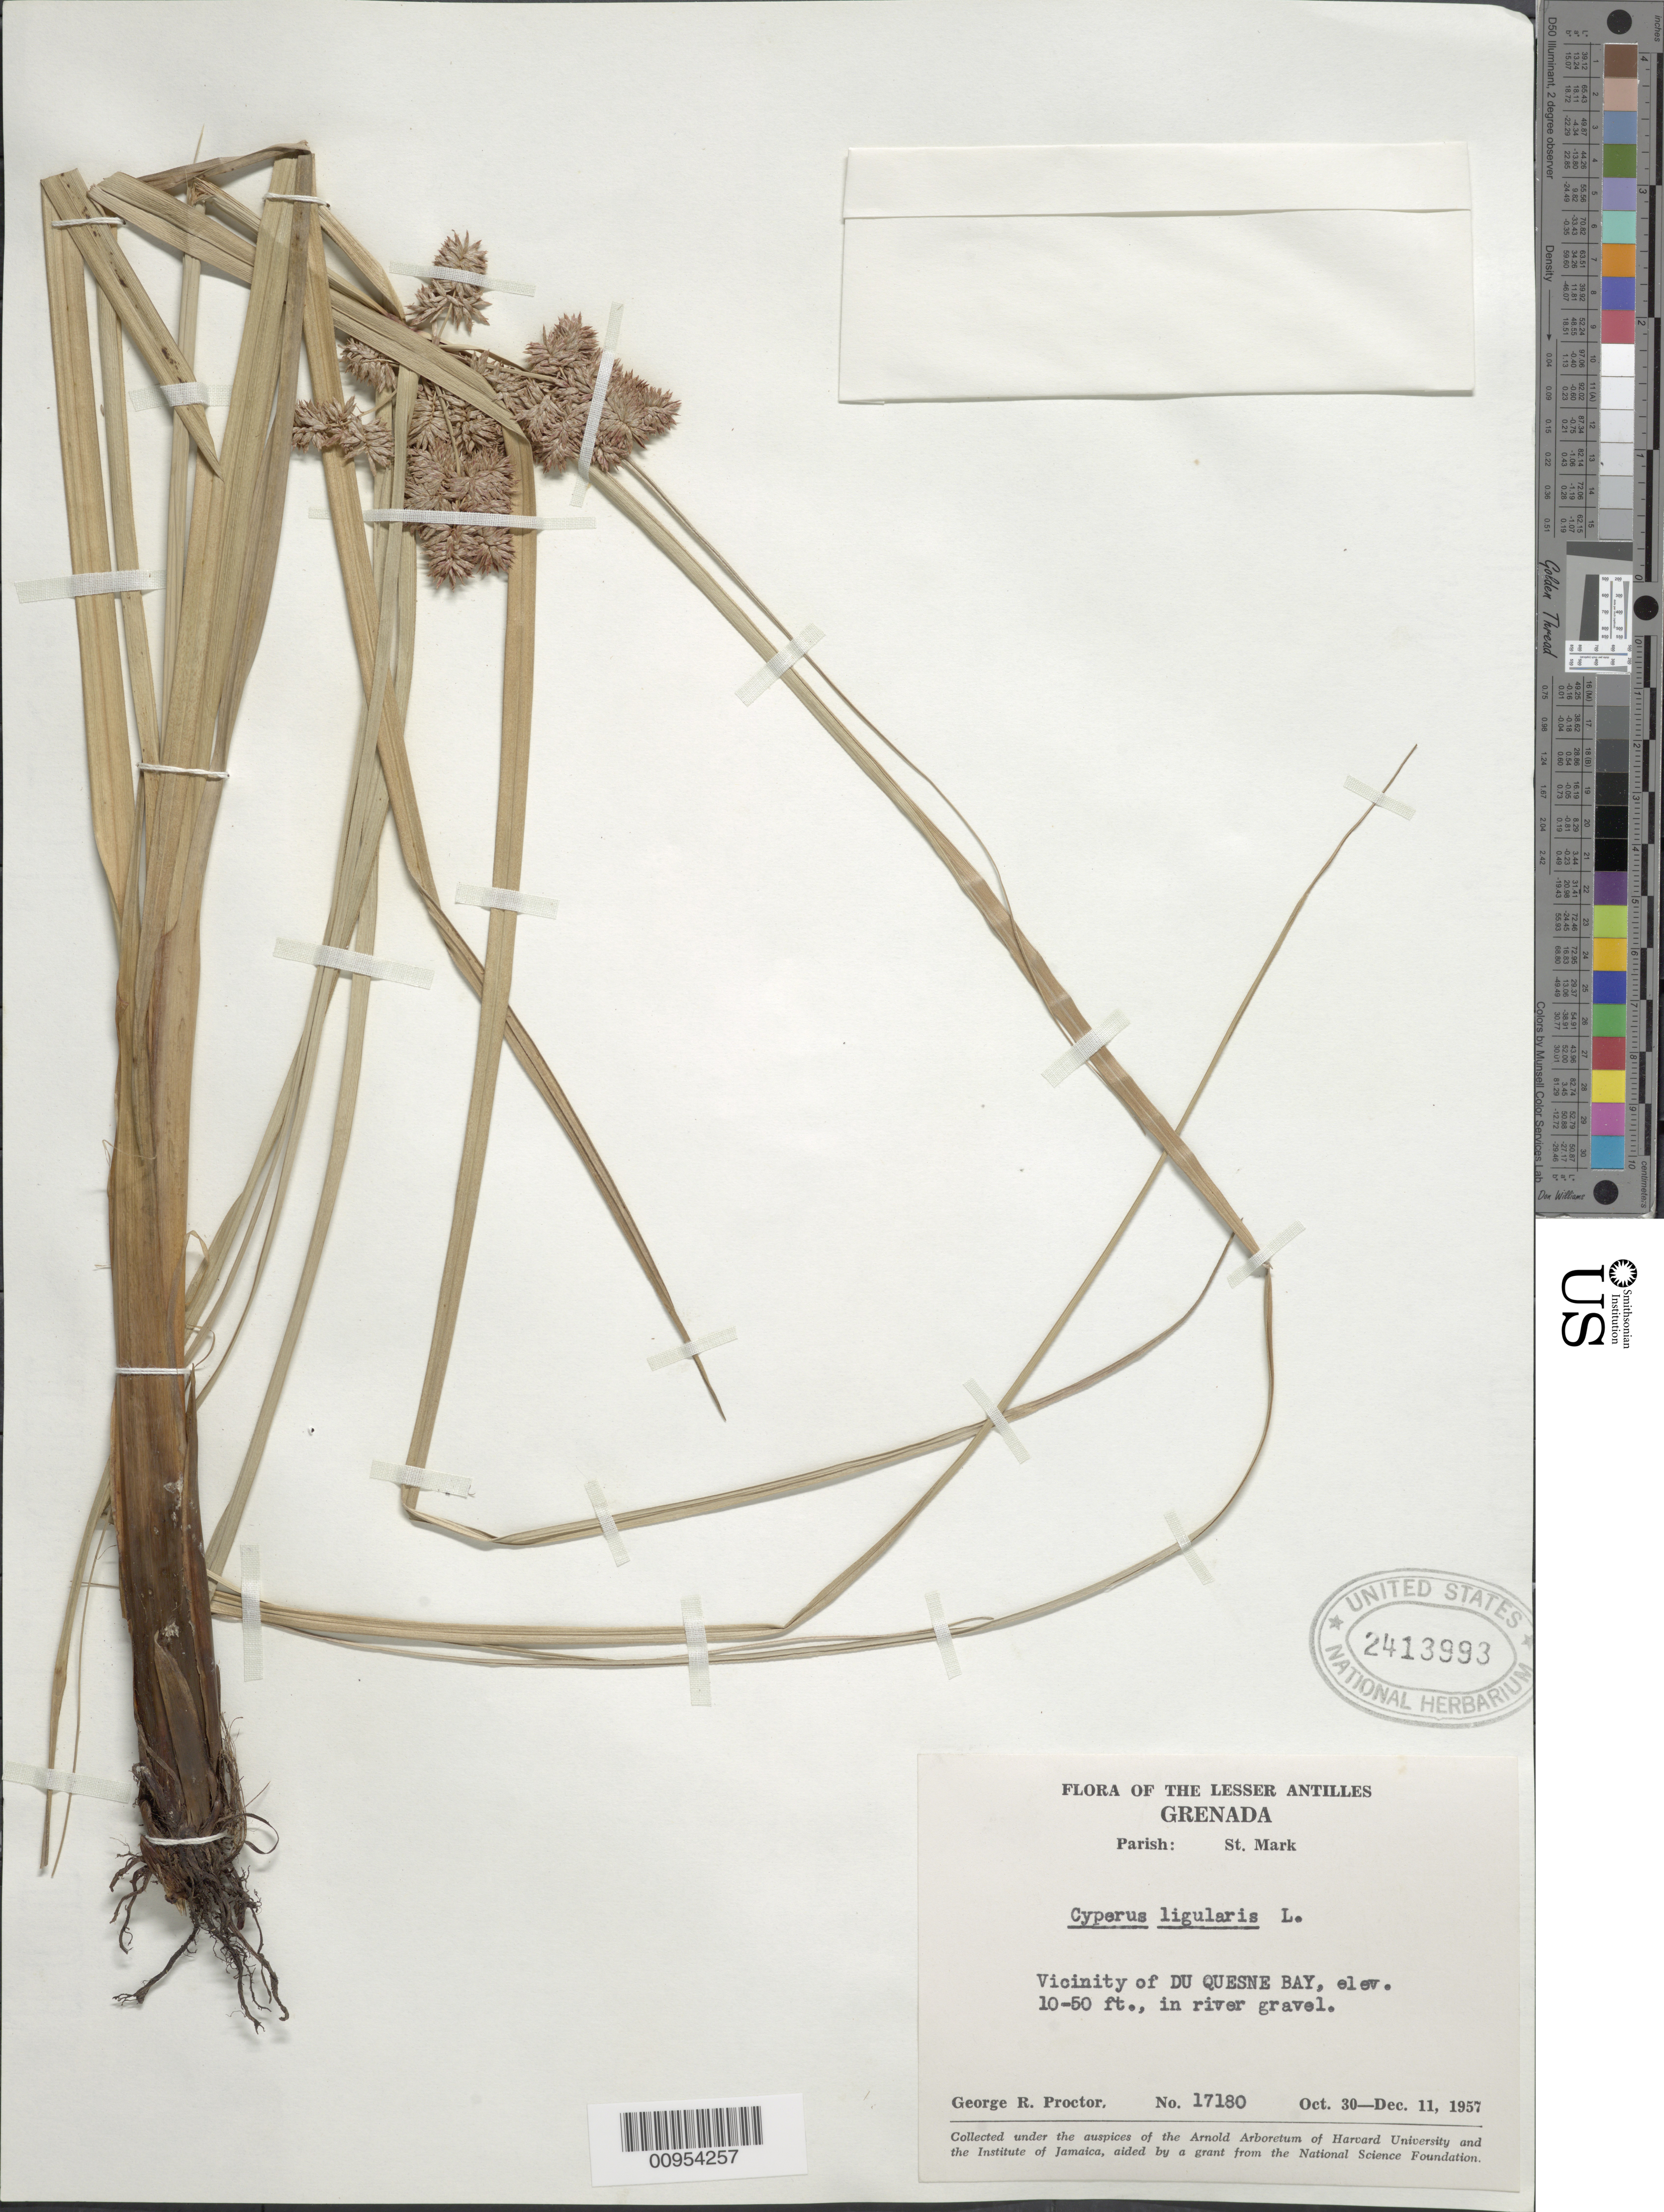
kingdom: Plantae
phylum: Tracheophyta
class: Liliopsida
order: Poales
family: Cyperaceae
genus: Cyperus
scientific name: Cyperus ligularis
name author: L.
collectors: G. R. Proctor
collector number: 17180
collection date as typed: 30 Oct 1957 to 11 Dec 1957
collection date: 1957-10-30/1957-12-11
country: Grenada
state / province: Saint Mark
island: Grenada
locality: Vicinity of Du Quesne Bay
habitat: In river gravel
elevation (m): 3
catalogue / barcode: US 2413993